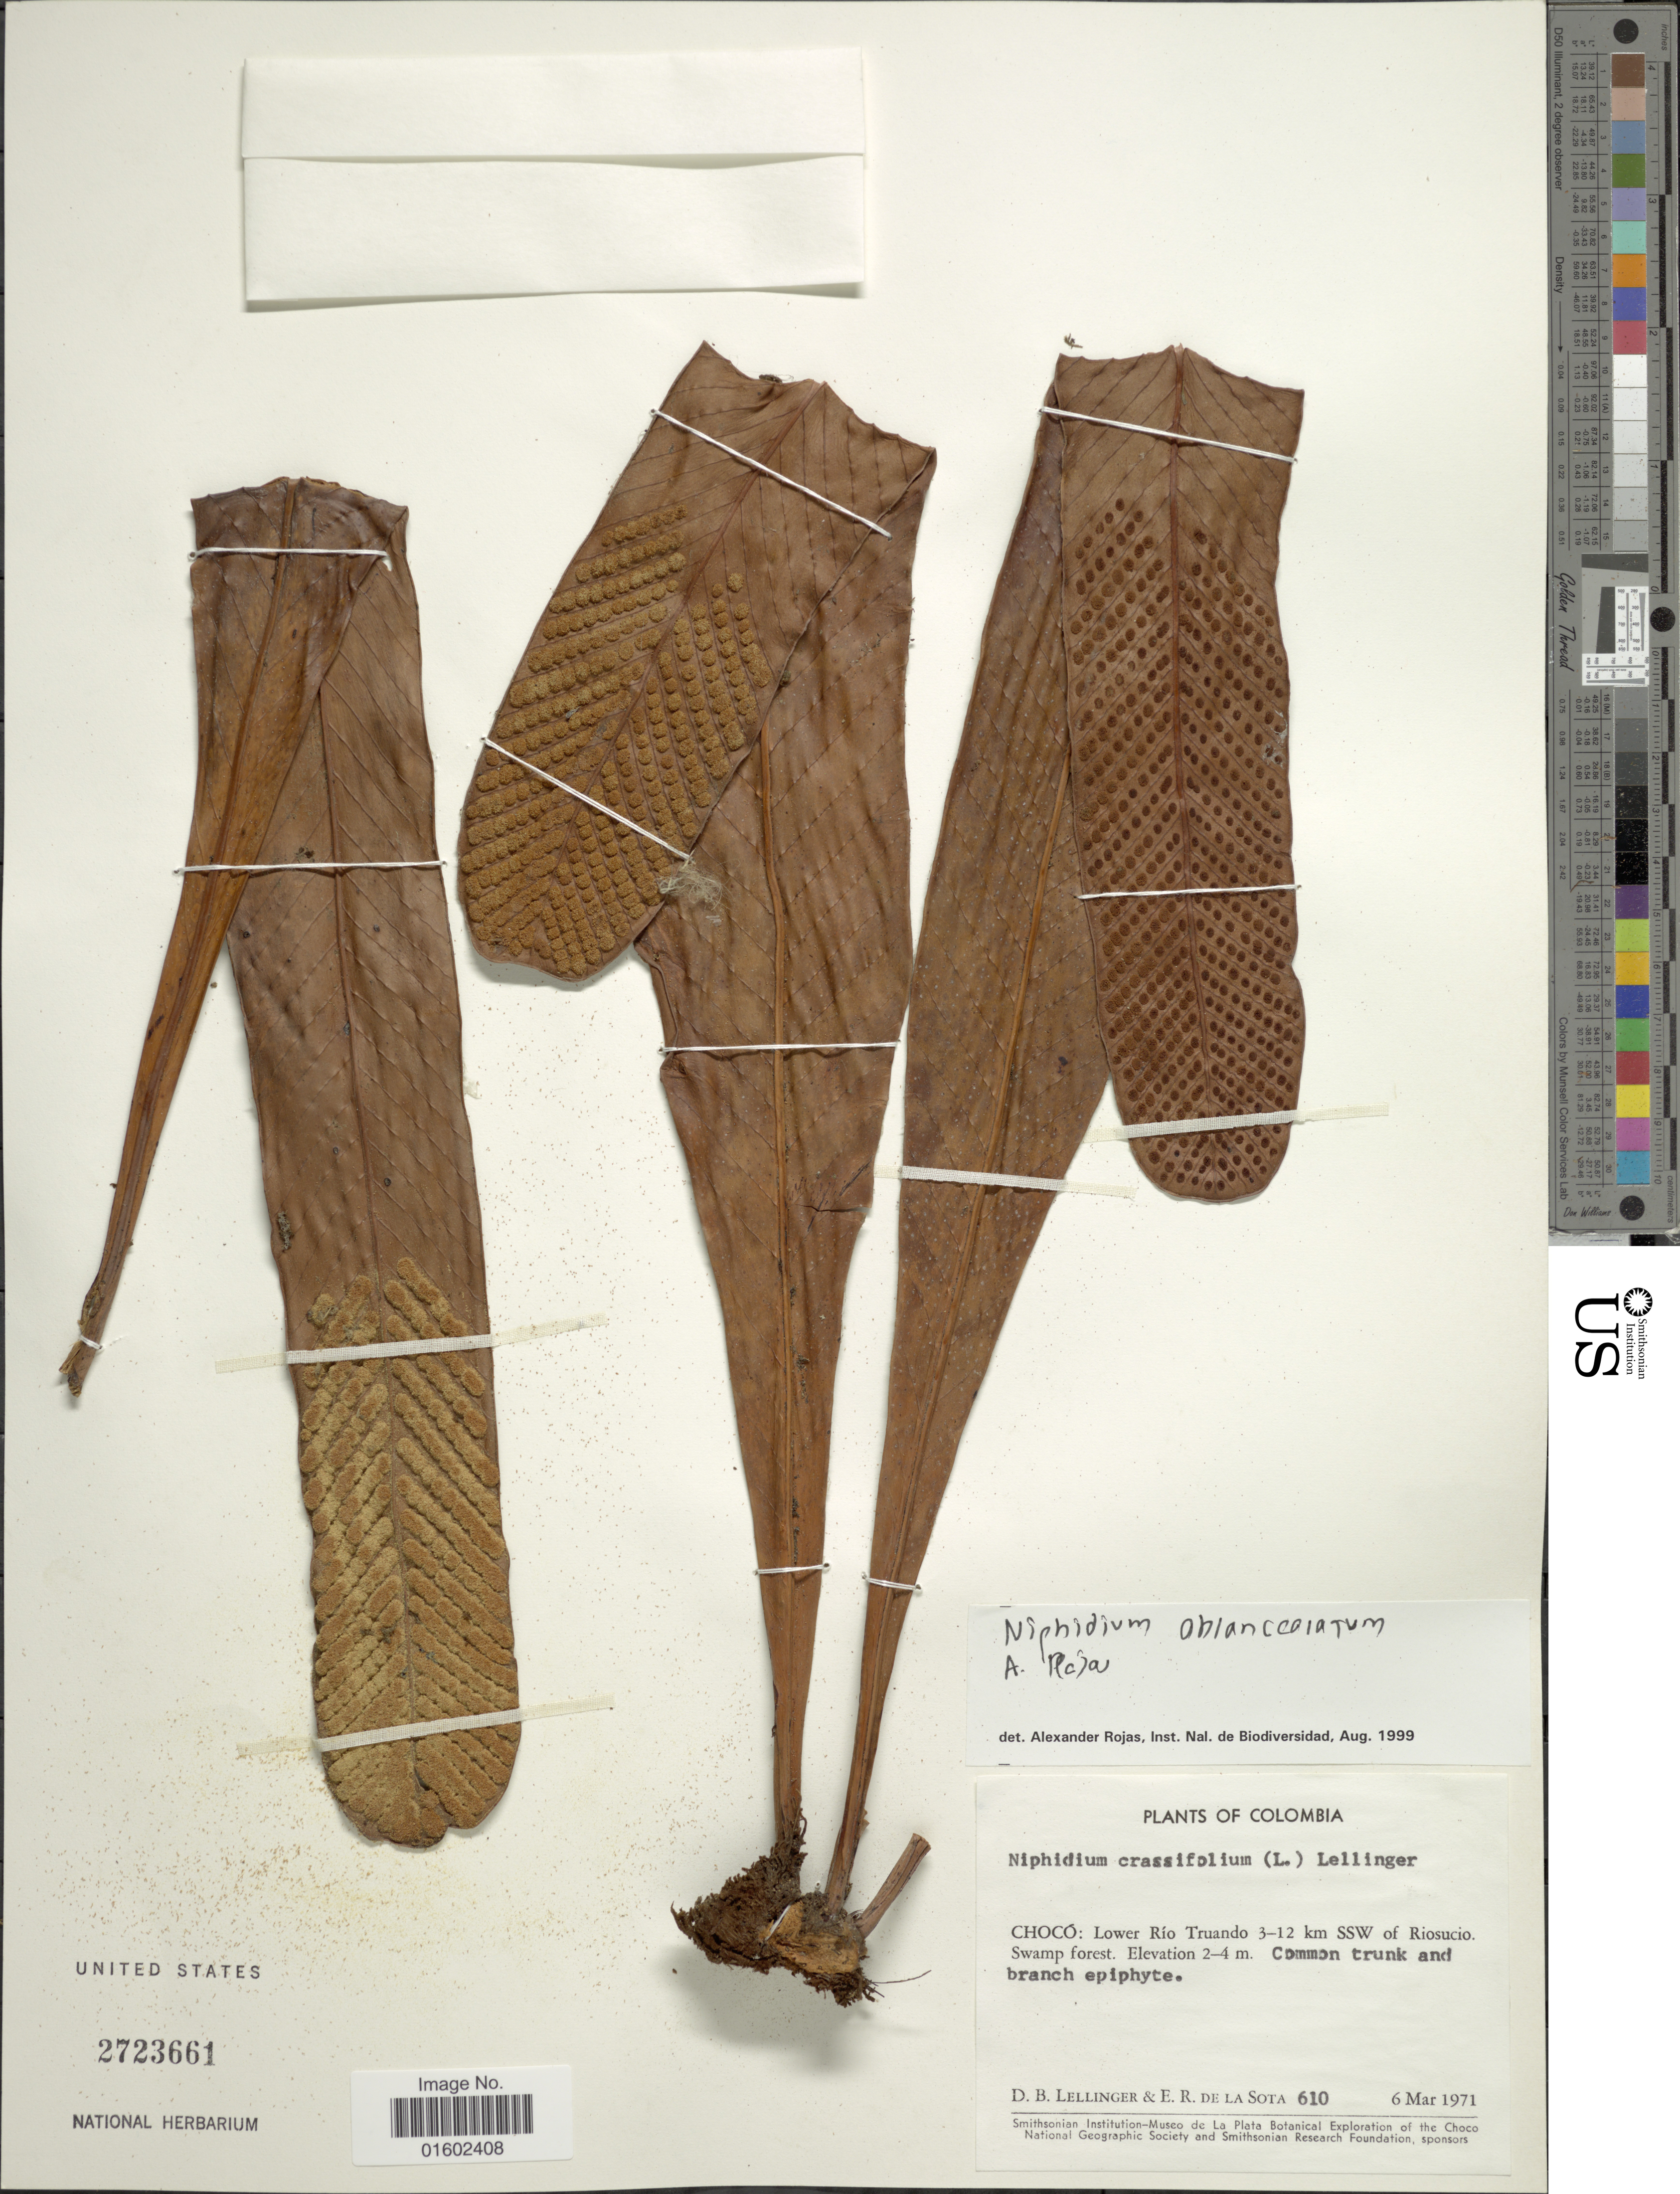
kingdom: Plantae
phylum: Tracheophyta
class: Polypodiopsida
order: Polypodiales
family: Polypodiaceae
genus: Niphidium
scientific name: Niphidium crassifolium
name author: (L.) Lellinger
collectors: D. B. Lellinger & E. R. de la Sota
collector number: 610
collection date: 1971-03-06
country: Colombia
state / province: Chocó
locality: Lower Rio Truando 3-12 km SSW of Riosucio swamp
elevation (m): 2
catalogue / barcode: US 2723661